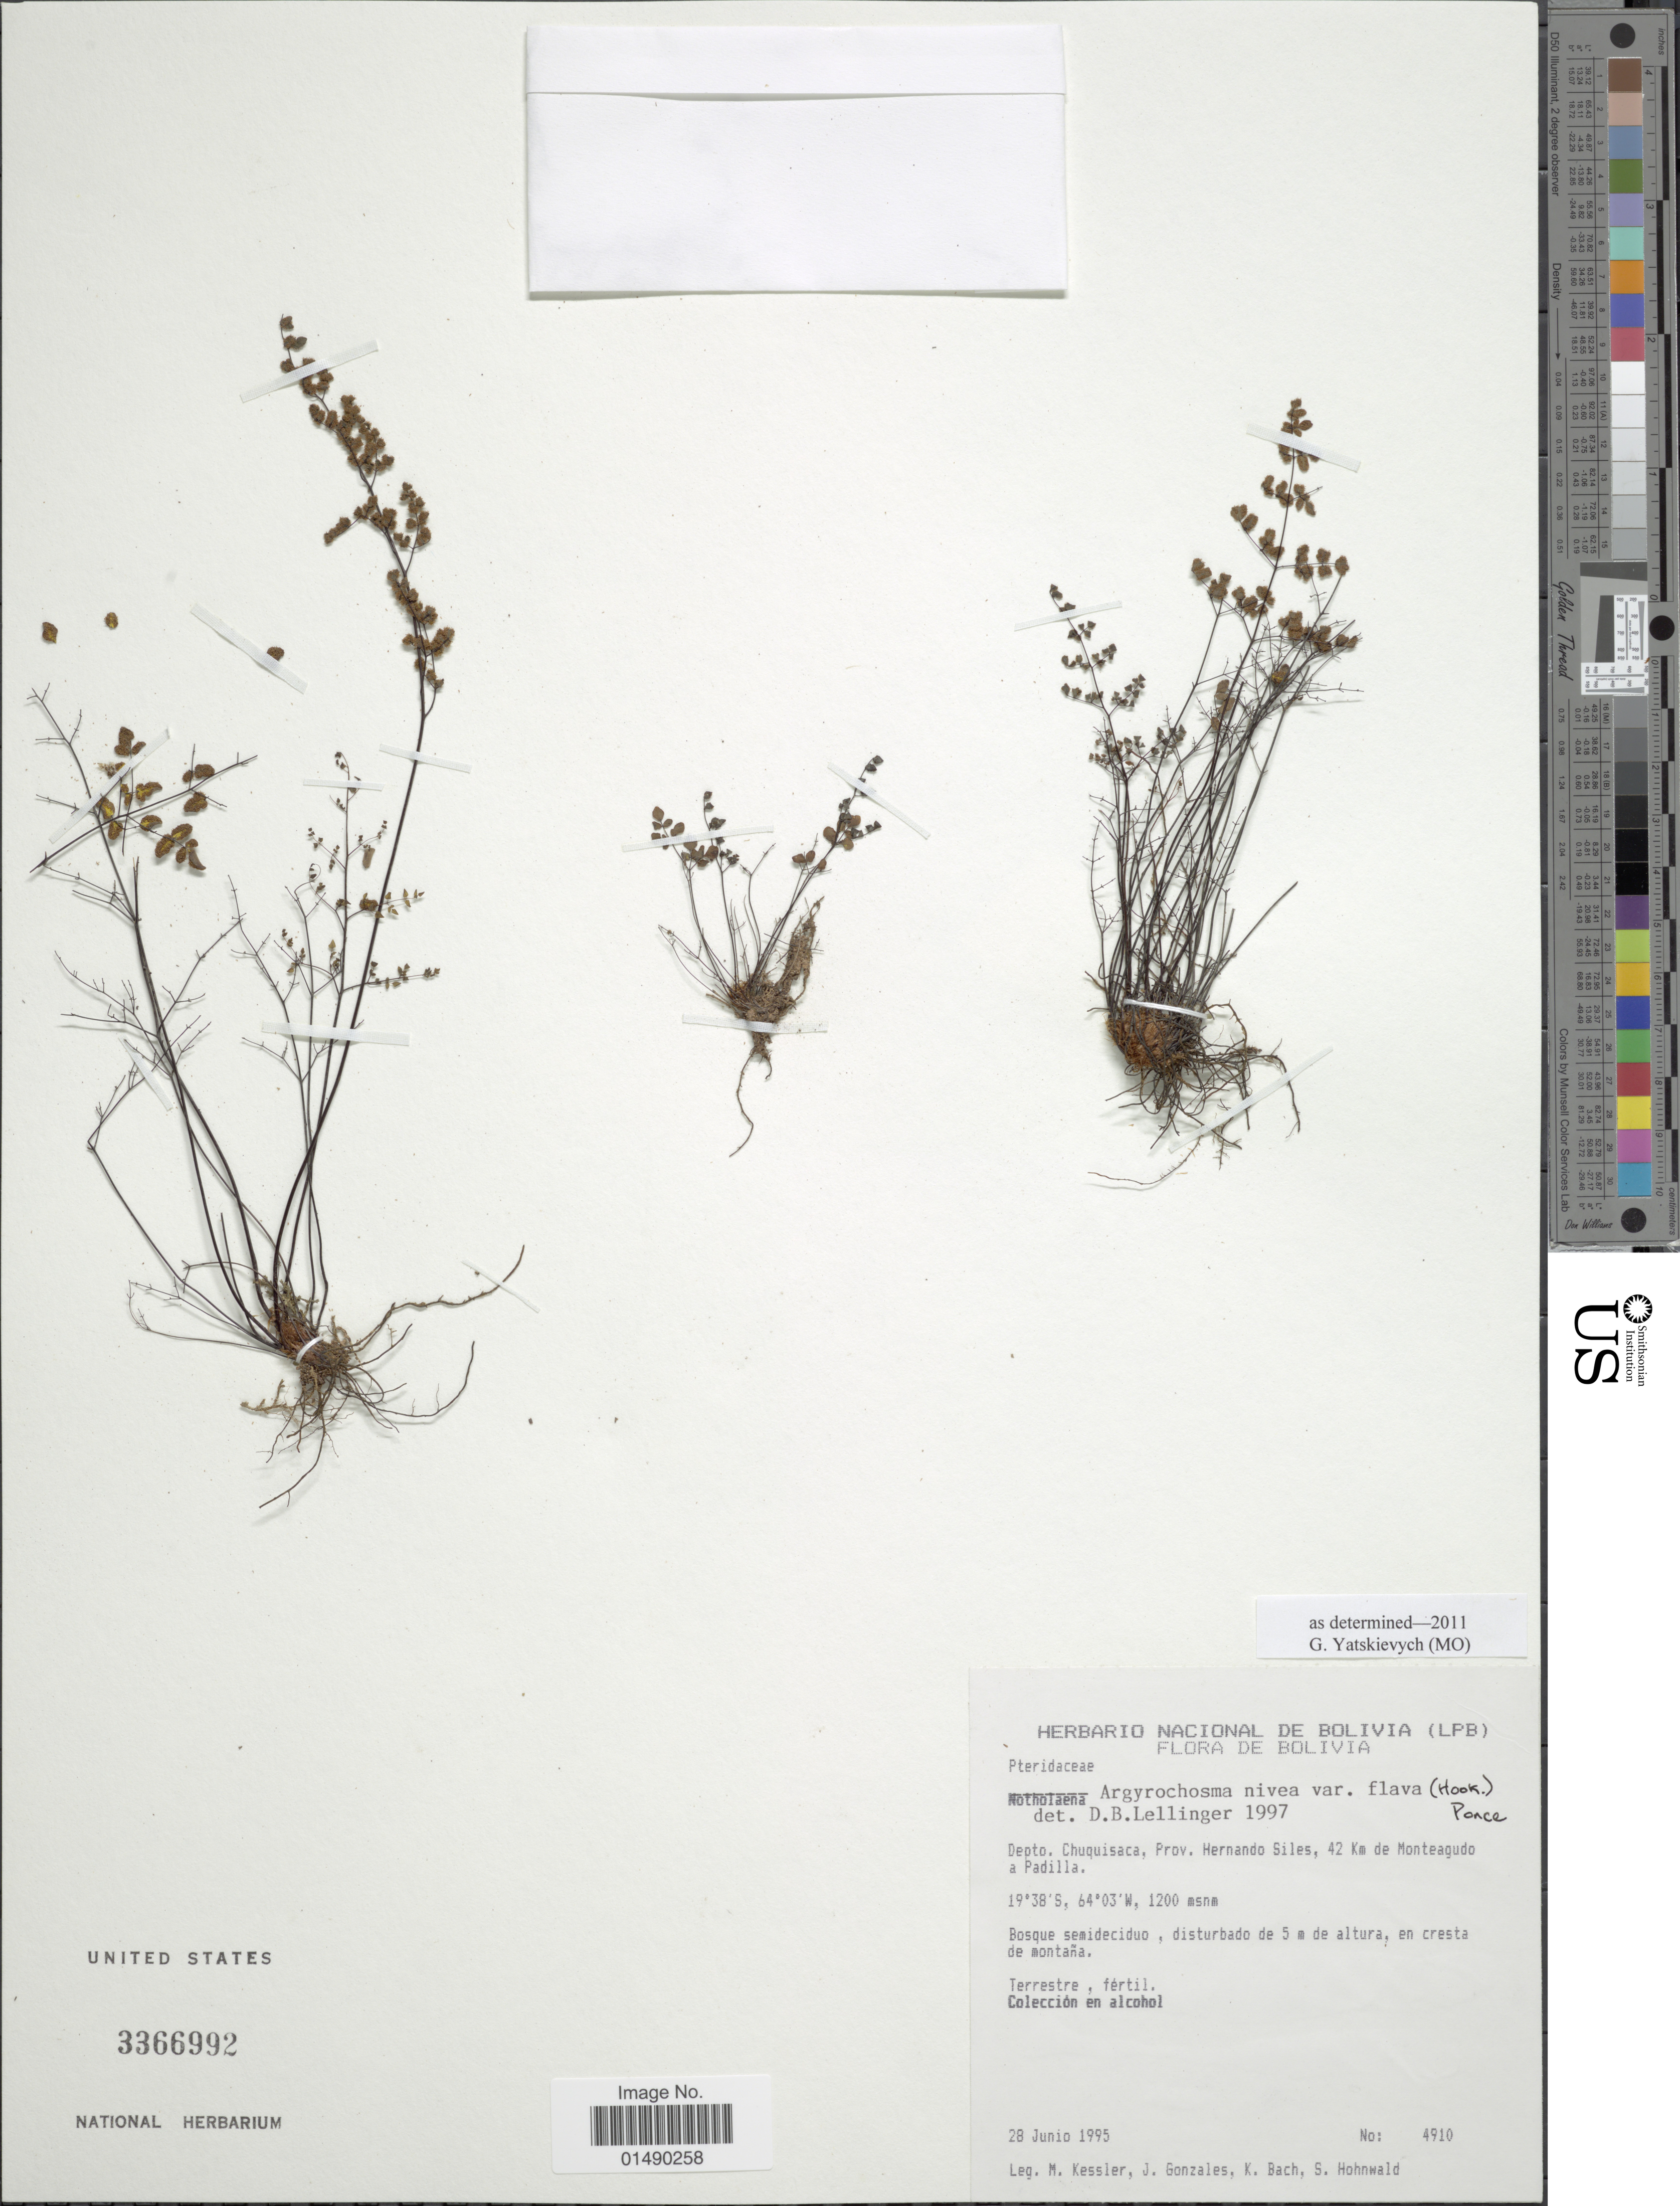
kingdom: Plantae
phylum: Tracheophyta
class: Polypodiopsida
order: Polypodiales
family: Pteridaceae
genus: Argyrochosma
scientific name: Argyrochosma nivea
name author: (Poir.) Windham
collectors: M. Kessler, J. Gonzales, K. Bach & S. Hohnwald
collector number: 4910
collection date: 1995-06-28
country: Bolivia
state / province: Chuquisaca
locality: Bolivia, Depto, Chuquisaca, Prov. Hernando Siles, 42 Km de Monteagudo a Padilla.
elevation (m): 1200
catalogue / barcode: US 3366992